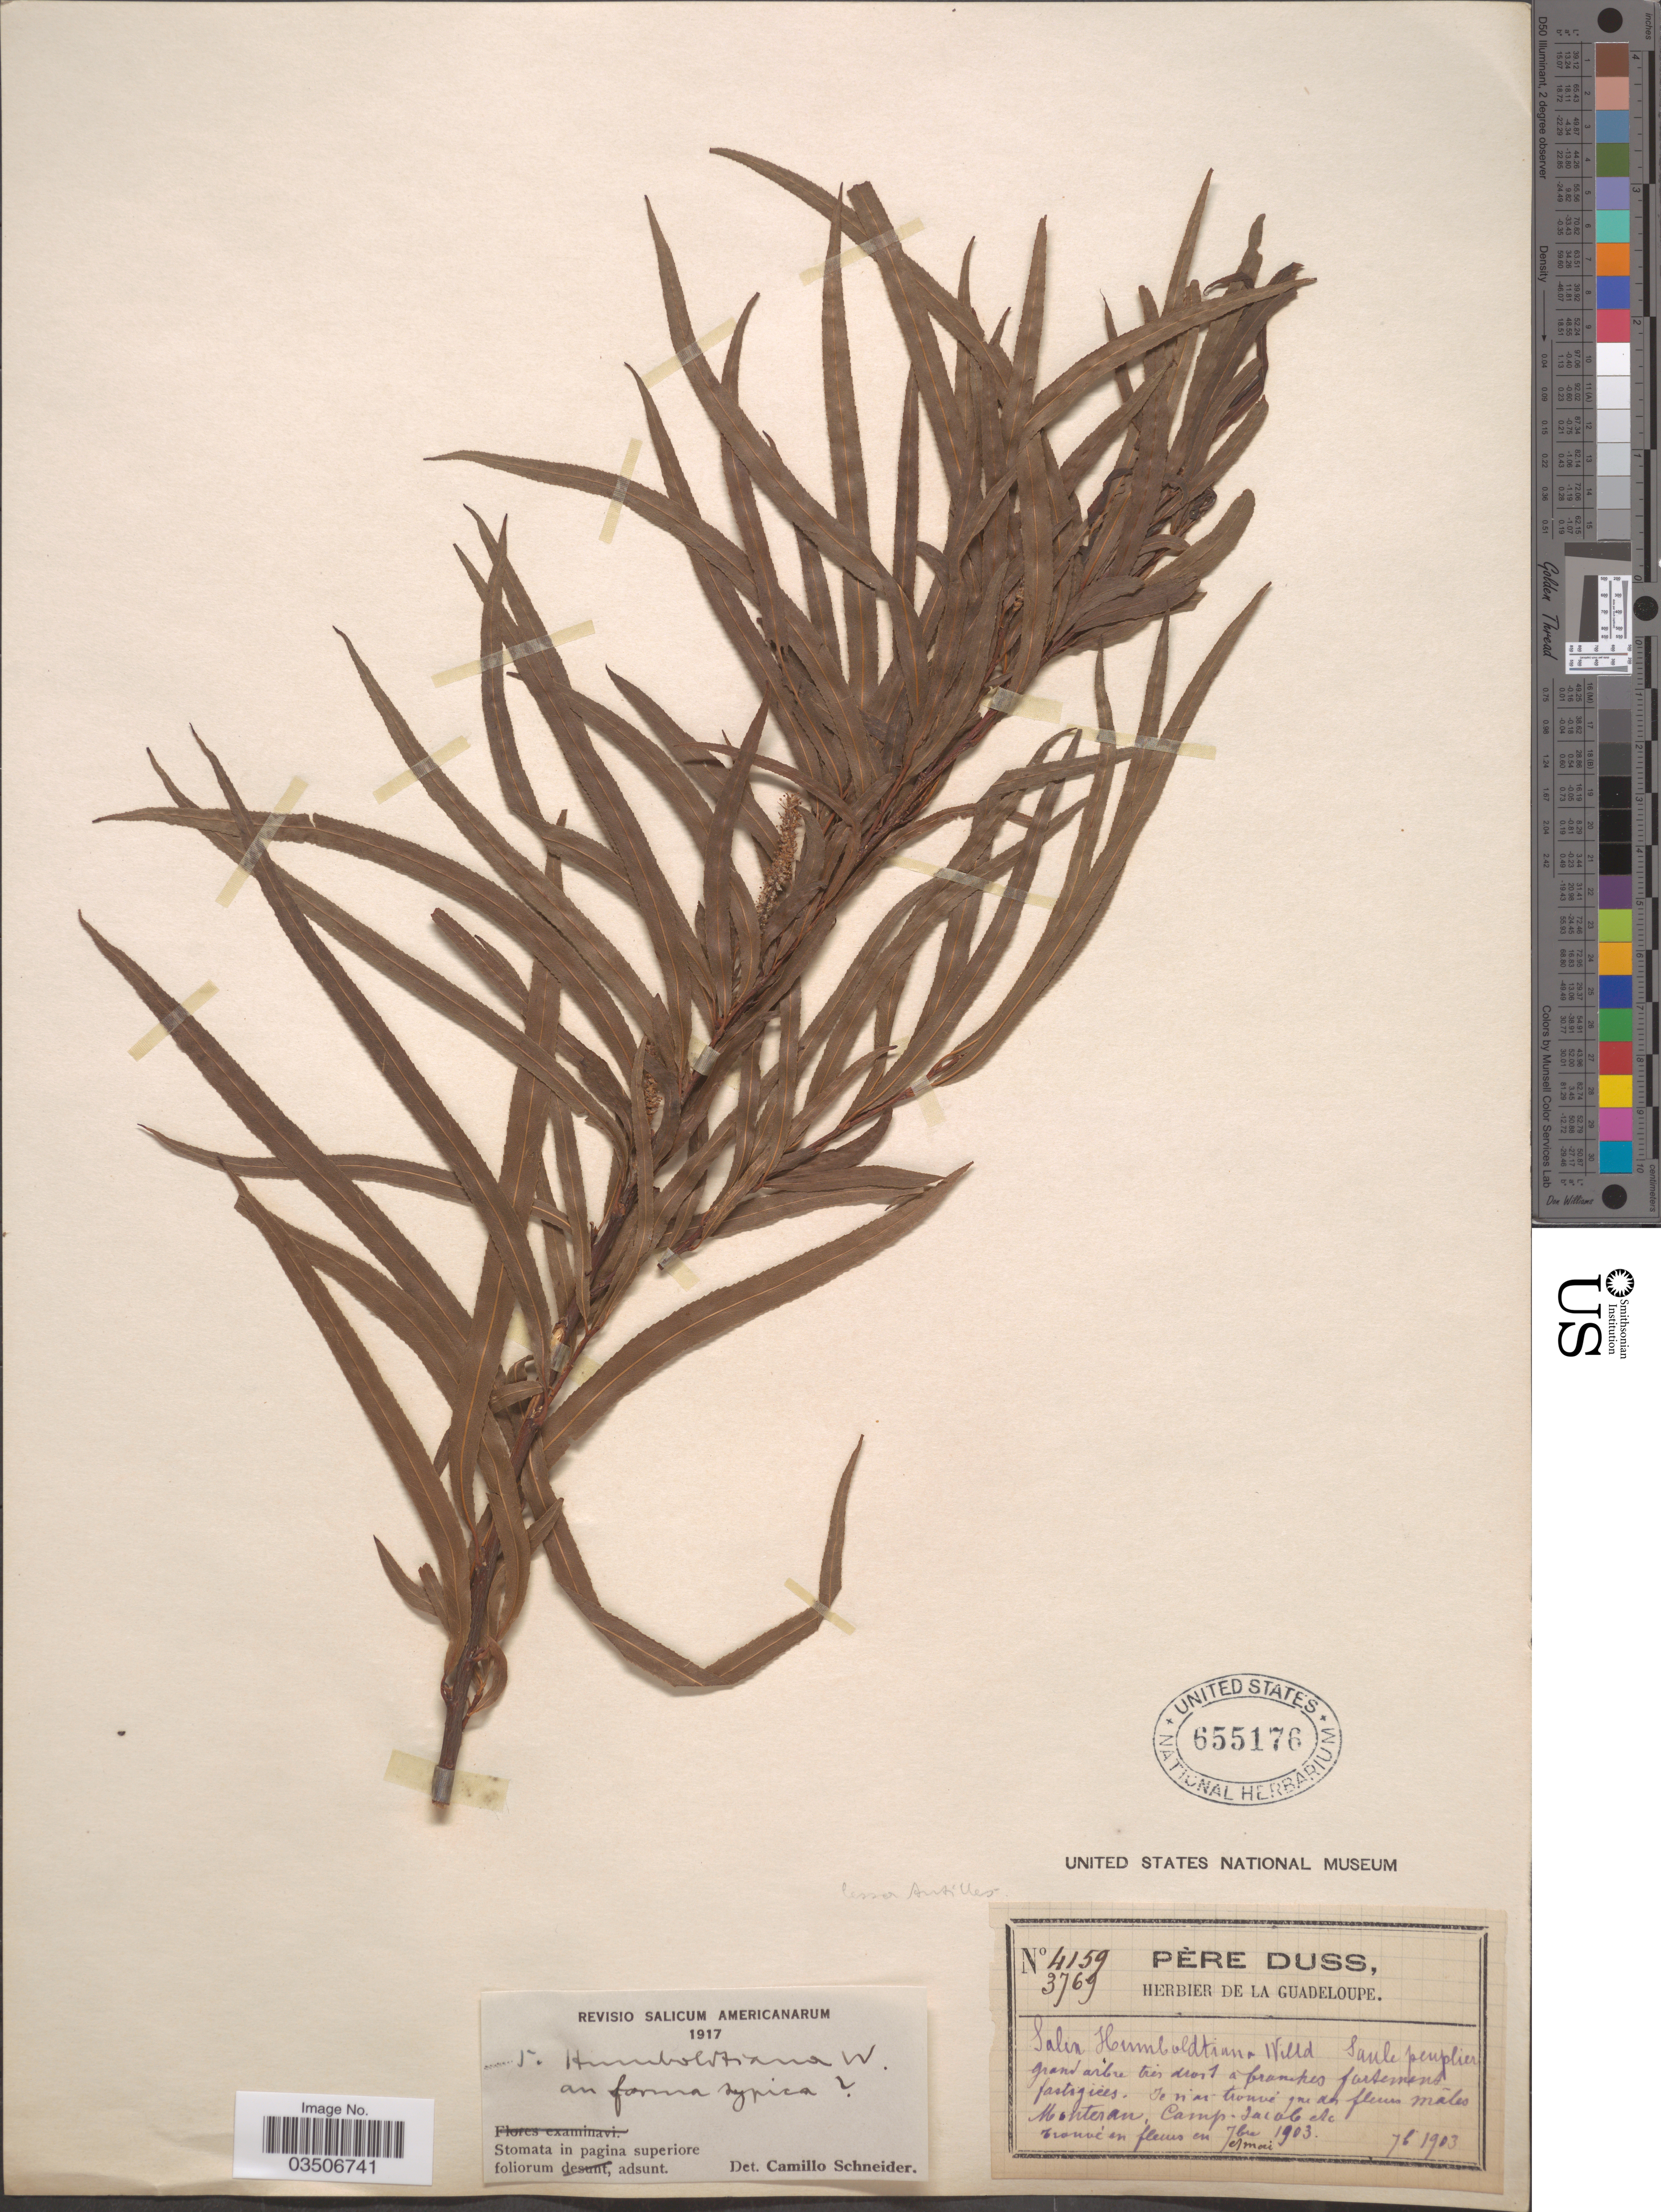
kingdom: Plantae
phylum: Tracheophyta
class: Magnoliopsida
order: Malpighiales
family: Salicaceae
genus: Salix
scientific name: Salix humboldtiana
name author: Willd.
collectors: Père Duss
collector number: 4159/3769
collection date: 1903-09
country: Guadeloupe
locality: Lesser Antilles. Monteran, Camp Jacob etc.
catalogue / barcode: US 655176